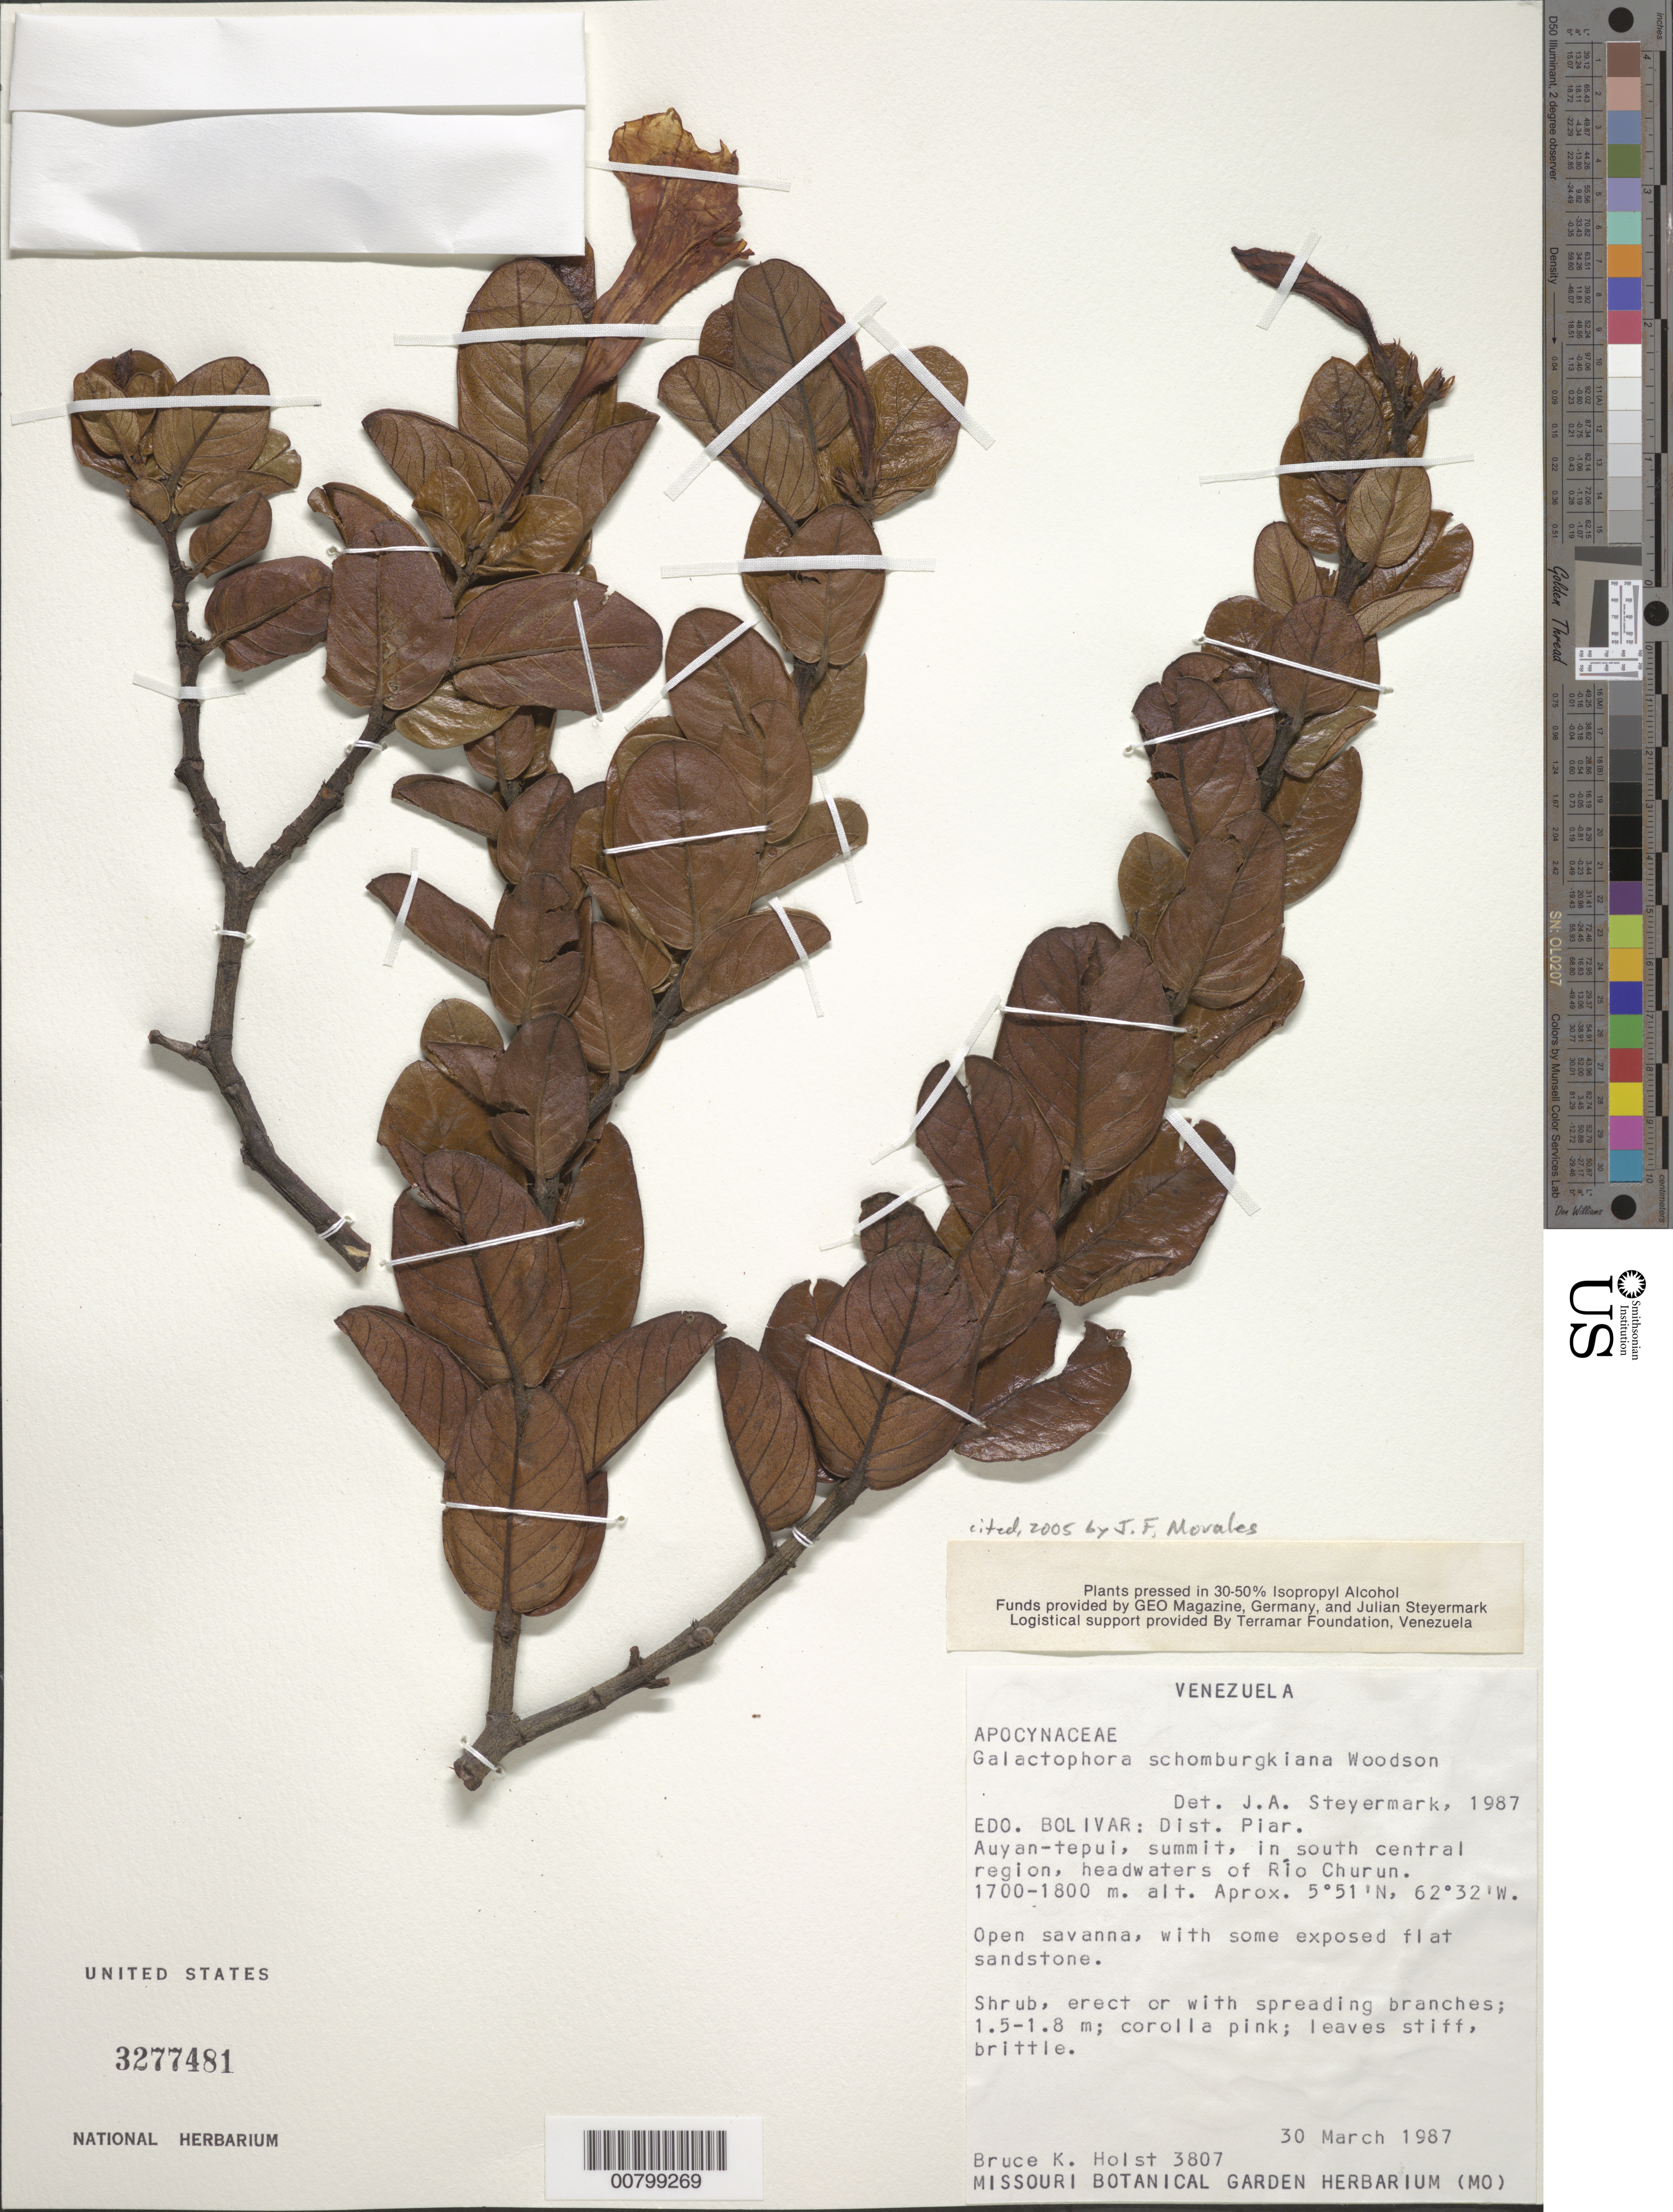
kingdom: Plantae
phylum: Tracheophyta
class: Magnoliopsida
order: Gentianales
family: Apocynaceae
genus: Galactophora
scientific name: Galactophora schomburgkiana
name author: Woodson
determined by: Steyermark, Julian A., (VEN)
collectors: B. Holst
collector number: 3807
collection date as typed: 30-Mar-87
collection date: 1987-03-30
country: Venezuela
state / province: Bolívar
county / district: Piar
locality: Auyan-tepuí, summit, south-central region, headwaters of Río Churún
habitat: Open savanna, with some exposed flat sandstone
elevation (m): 1700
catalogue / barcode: US 3277481